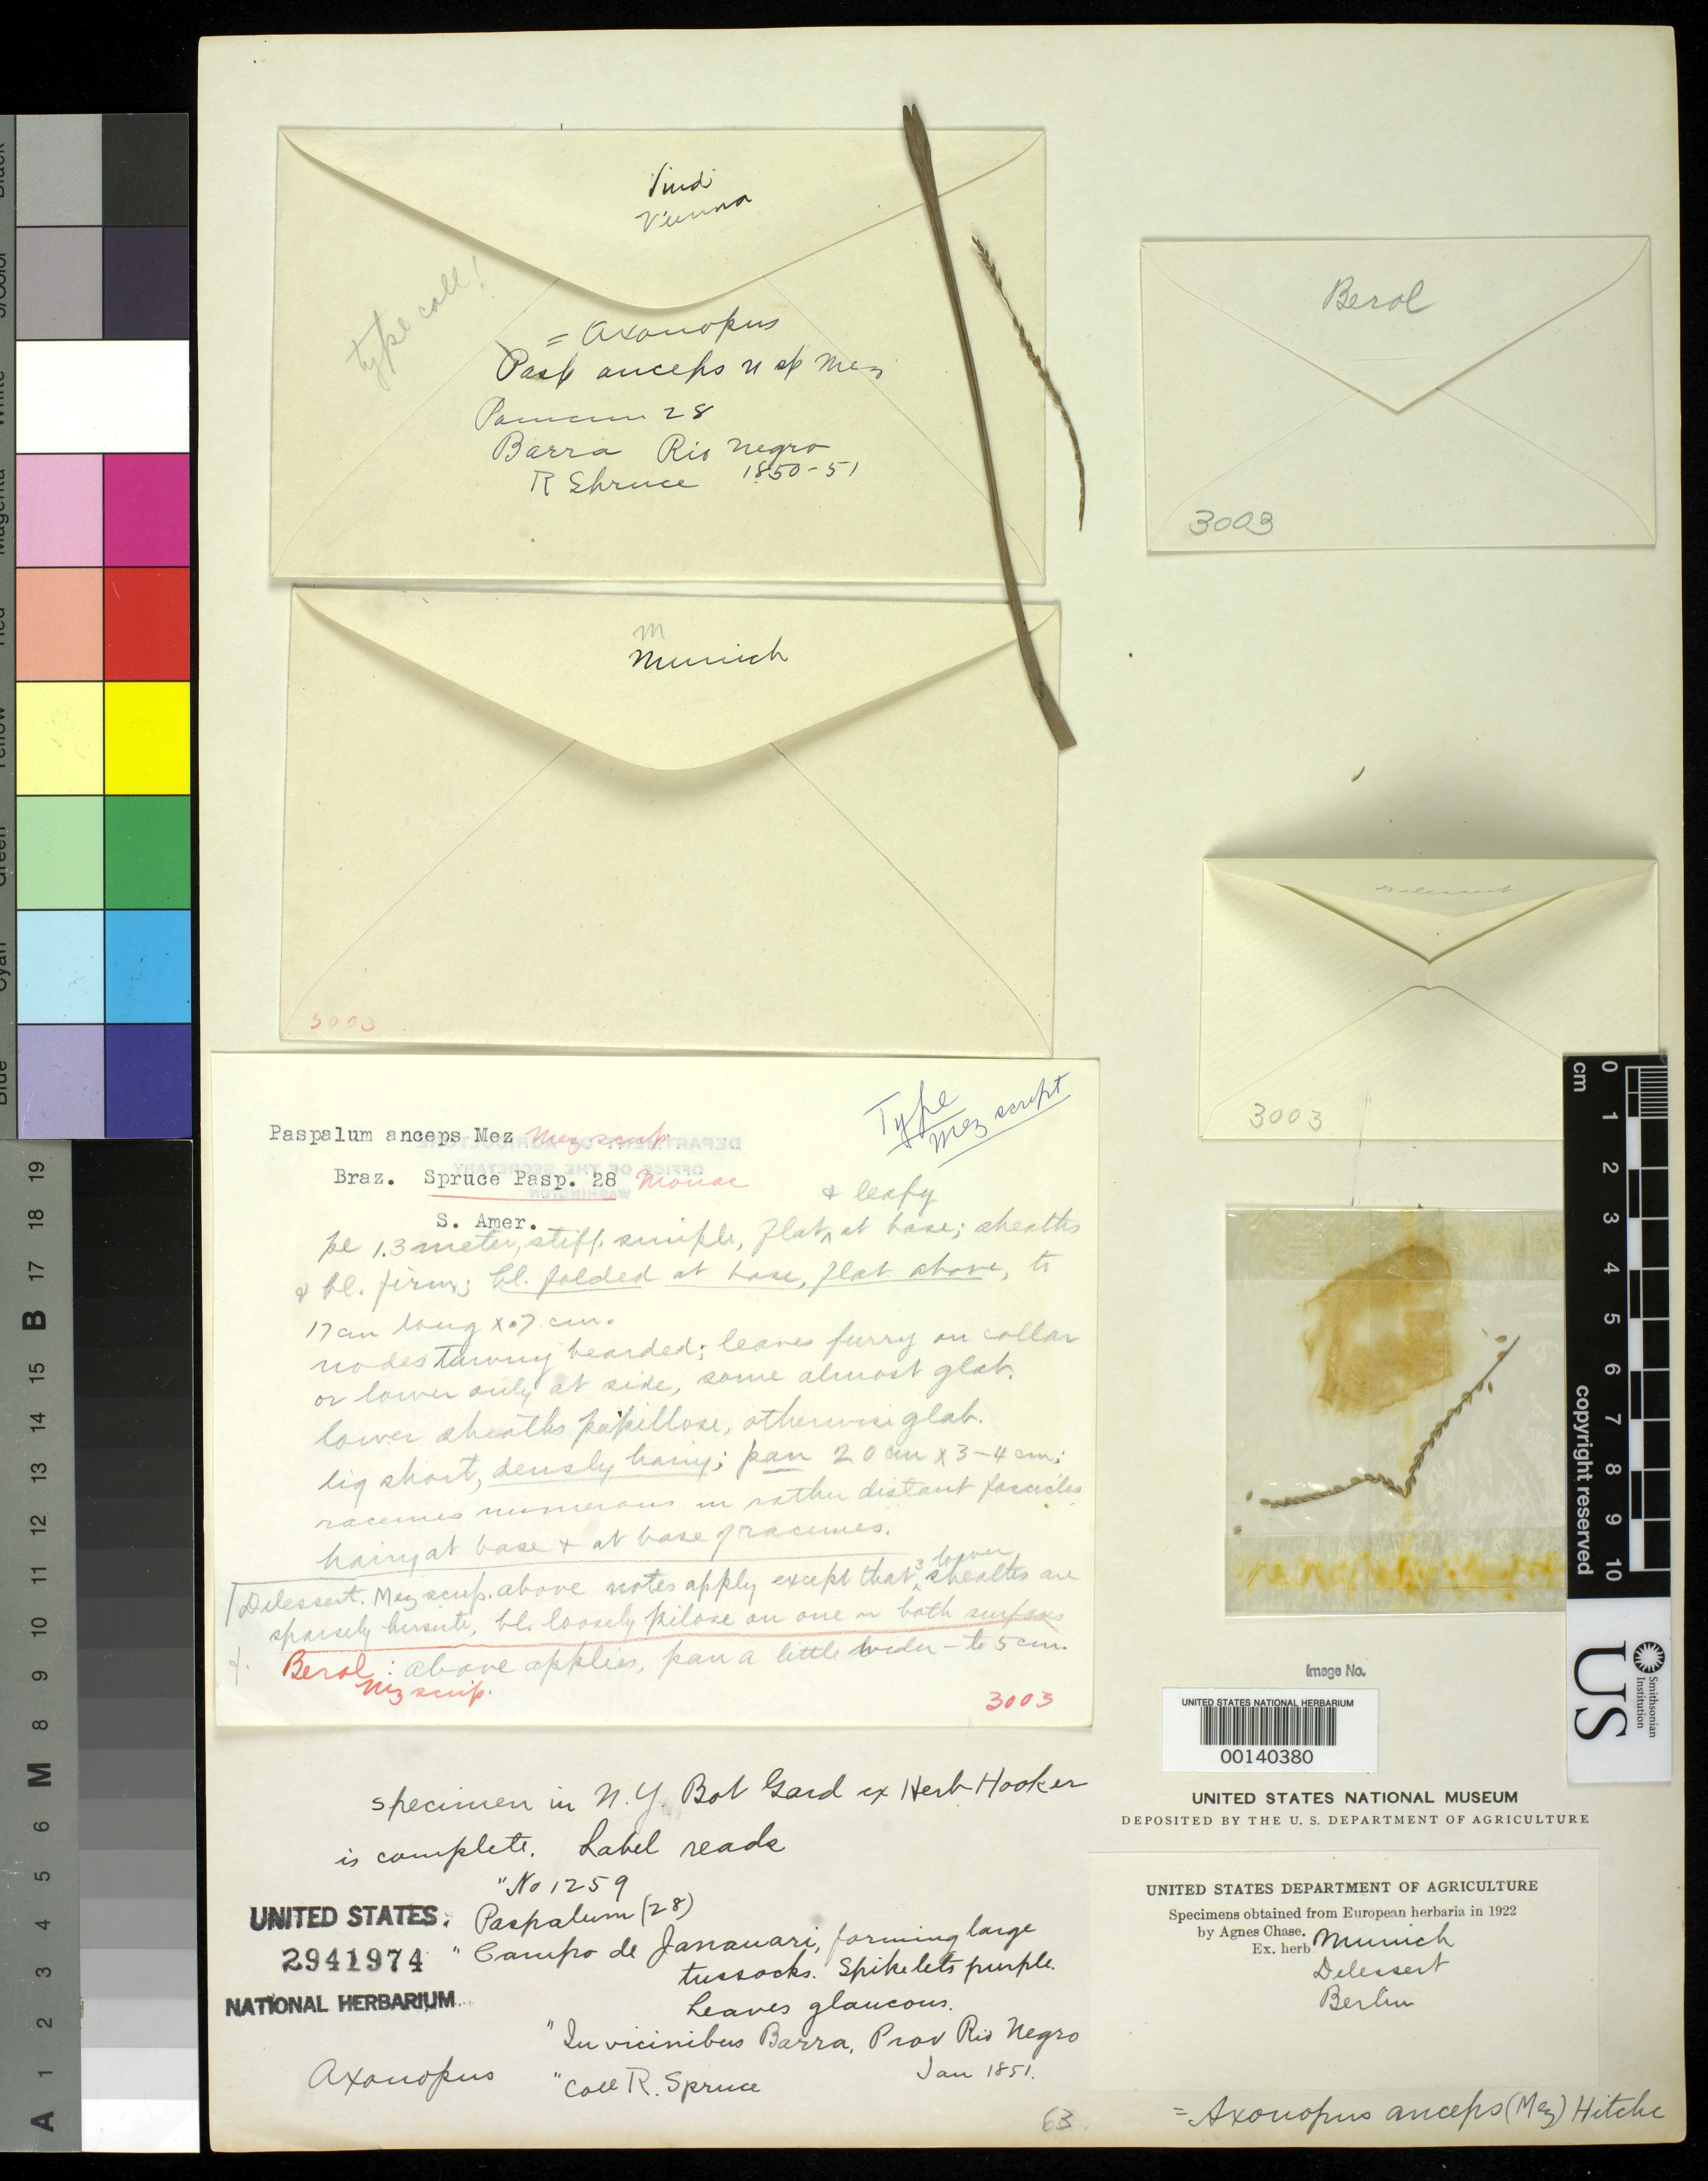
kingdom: Plantae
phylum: Tracheophyta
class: Liliopsida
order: Poales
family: Poaceae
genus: Paspalum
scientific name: Paspalum anceps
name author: Mez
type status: Isotype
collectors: R. Spruce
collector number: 1259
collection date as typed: Jan 1851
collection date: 1851-01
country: Brazil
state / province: Amazonas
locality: Rio Negro, Barra.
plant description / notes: Sheet mounted with fragmentary material of type specimens ex several herbaria.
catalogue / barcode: US 2941974